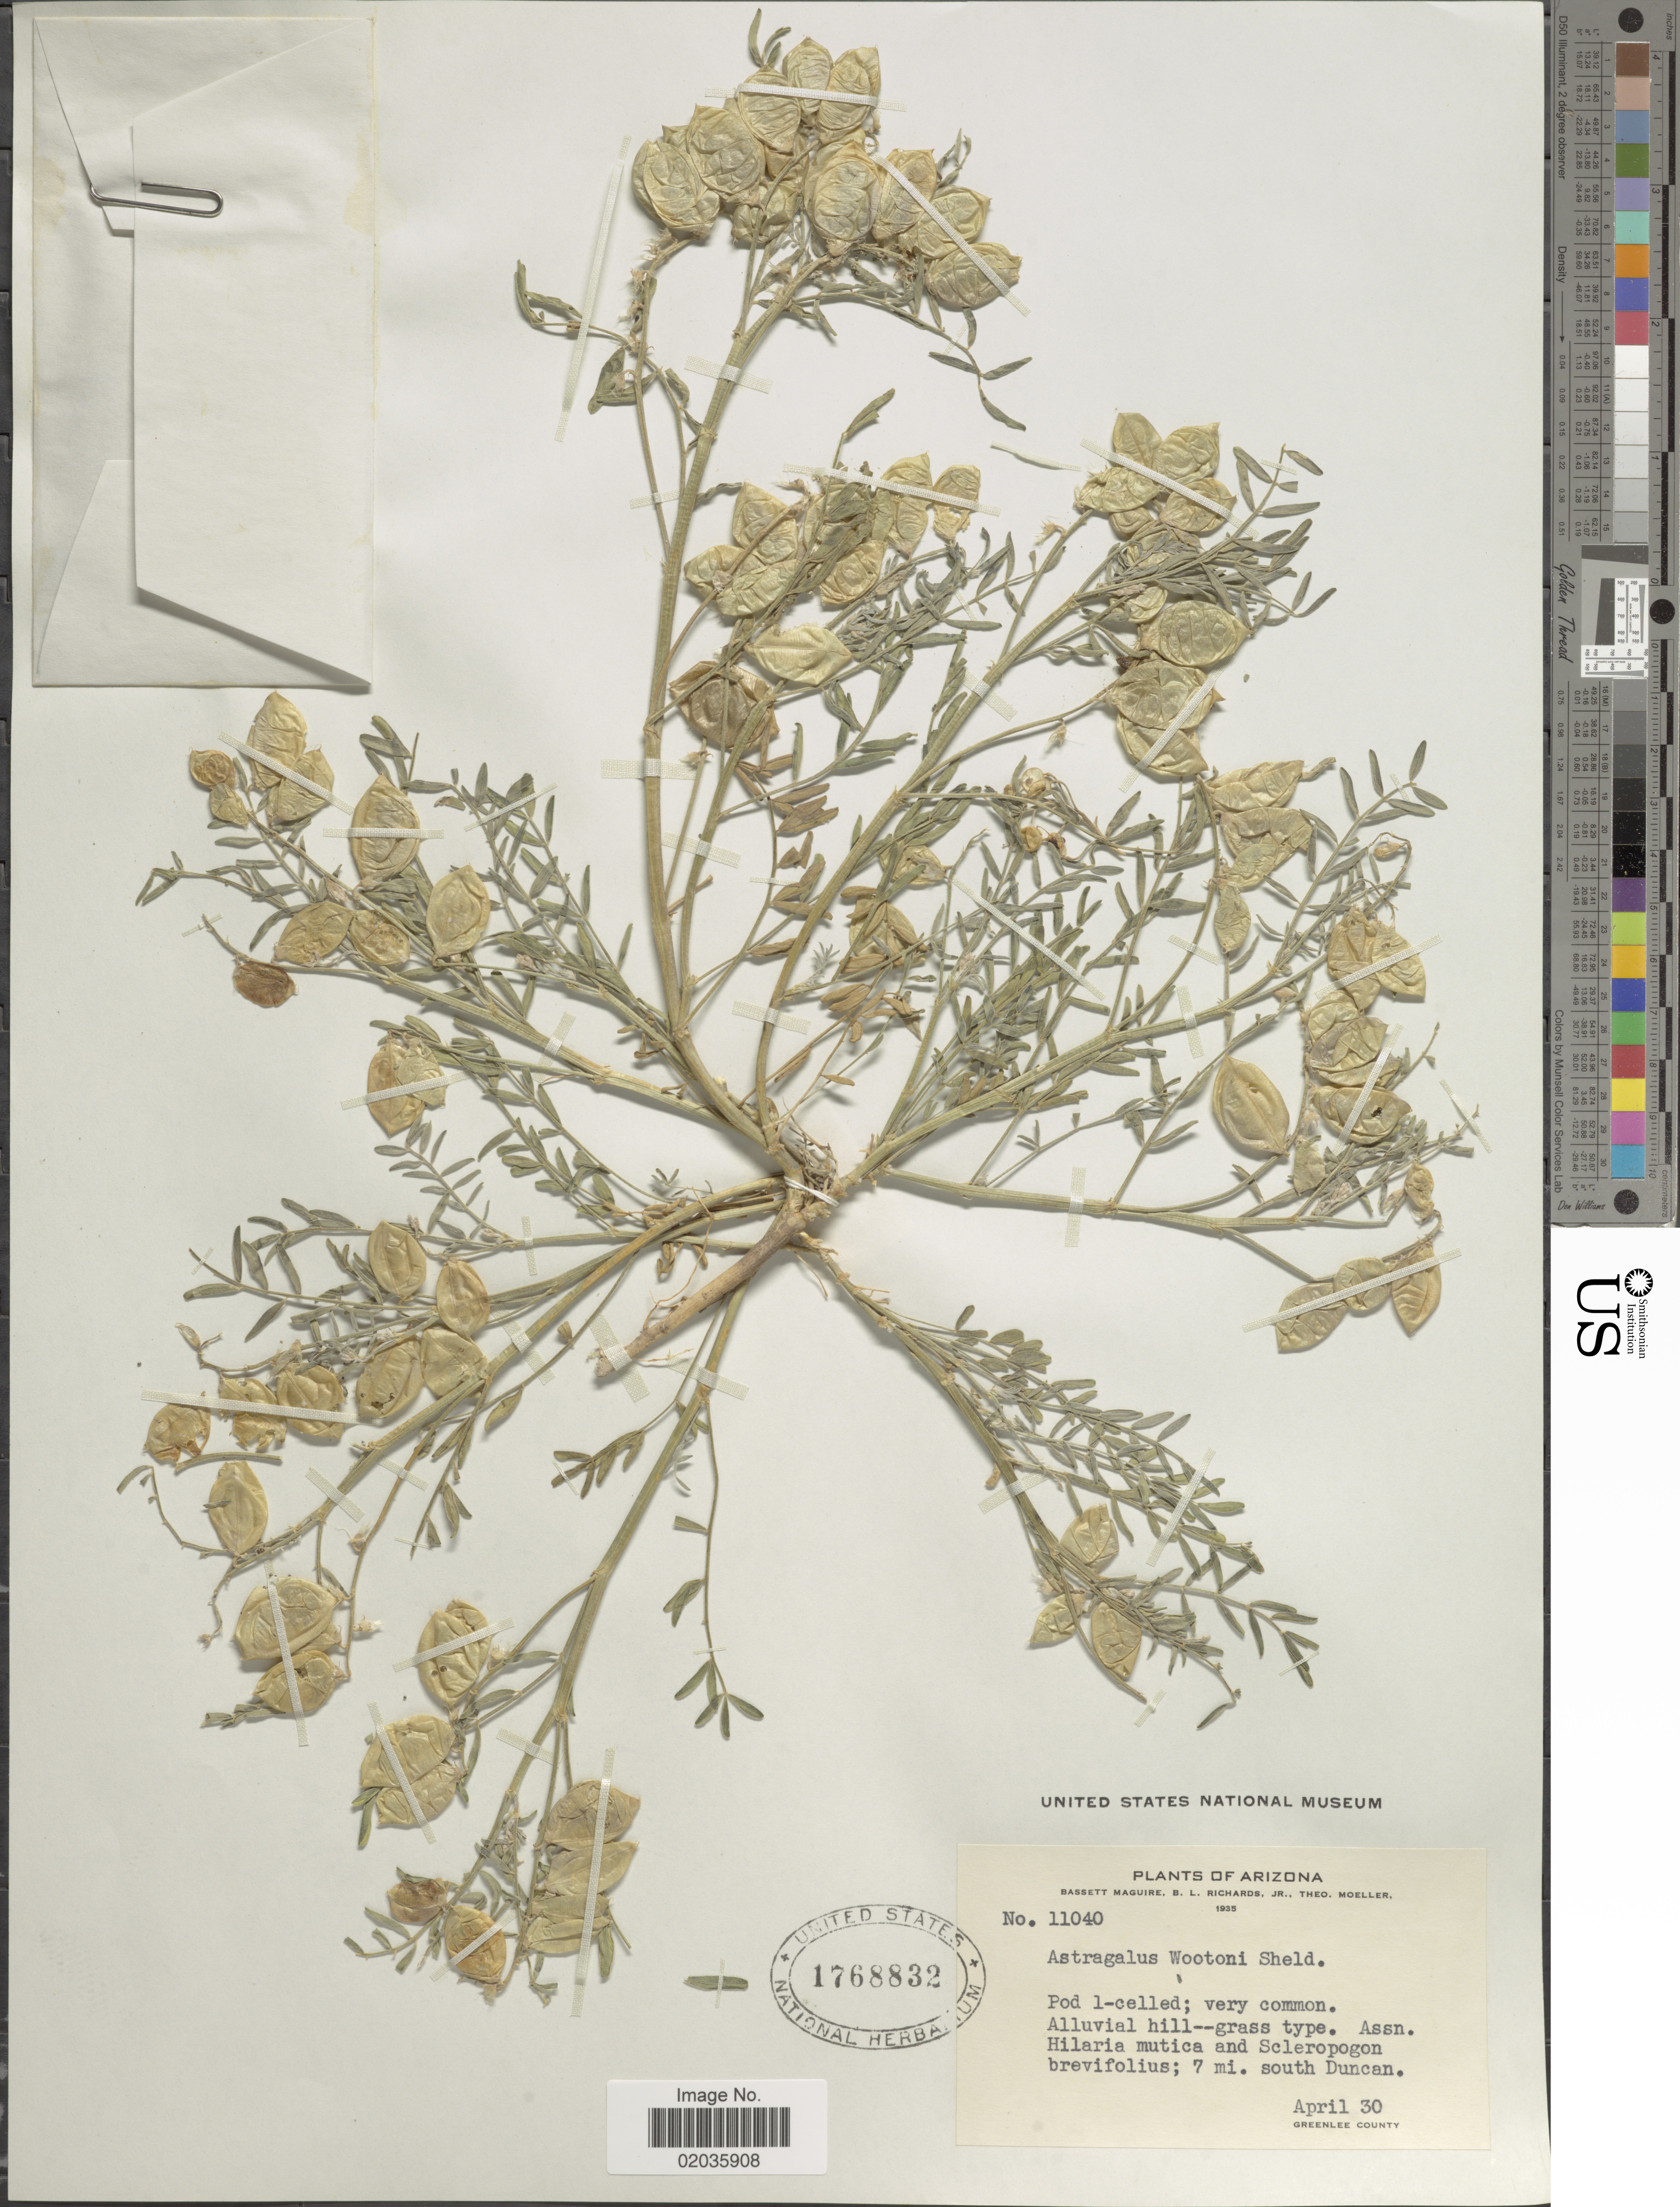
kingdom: Plantae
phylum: Tracheophyta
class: Magnoliopsida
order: Fabales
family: Fabaceae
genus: Astragalus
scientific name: Astragalus wootonii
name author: E. Sheld.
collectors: B. Maguire, B. Richards & T. Moeller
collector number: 11040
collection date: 1935-04-30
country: United States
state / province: Arizona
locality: Arizona, 7 mi. south Duncan. Greenlee County.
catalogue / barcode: US 1768832